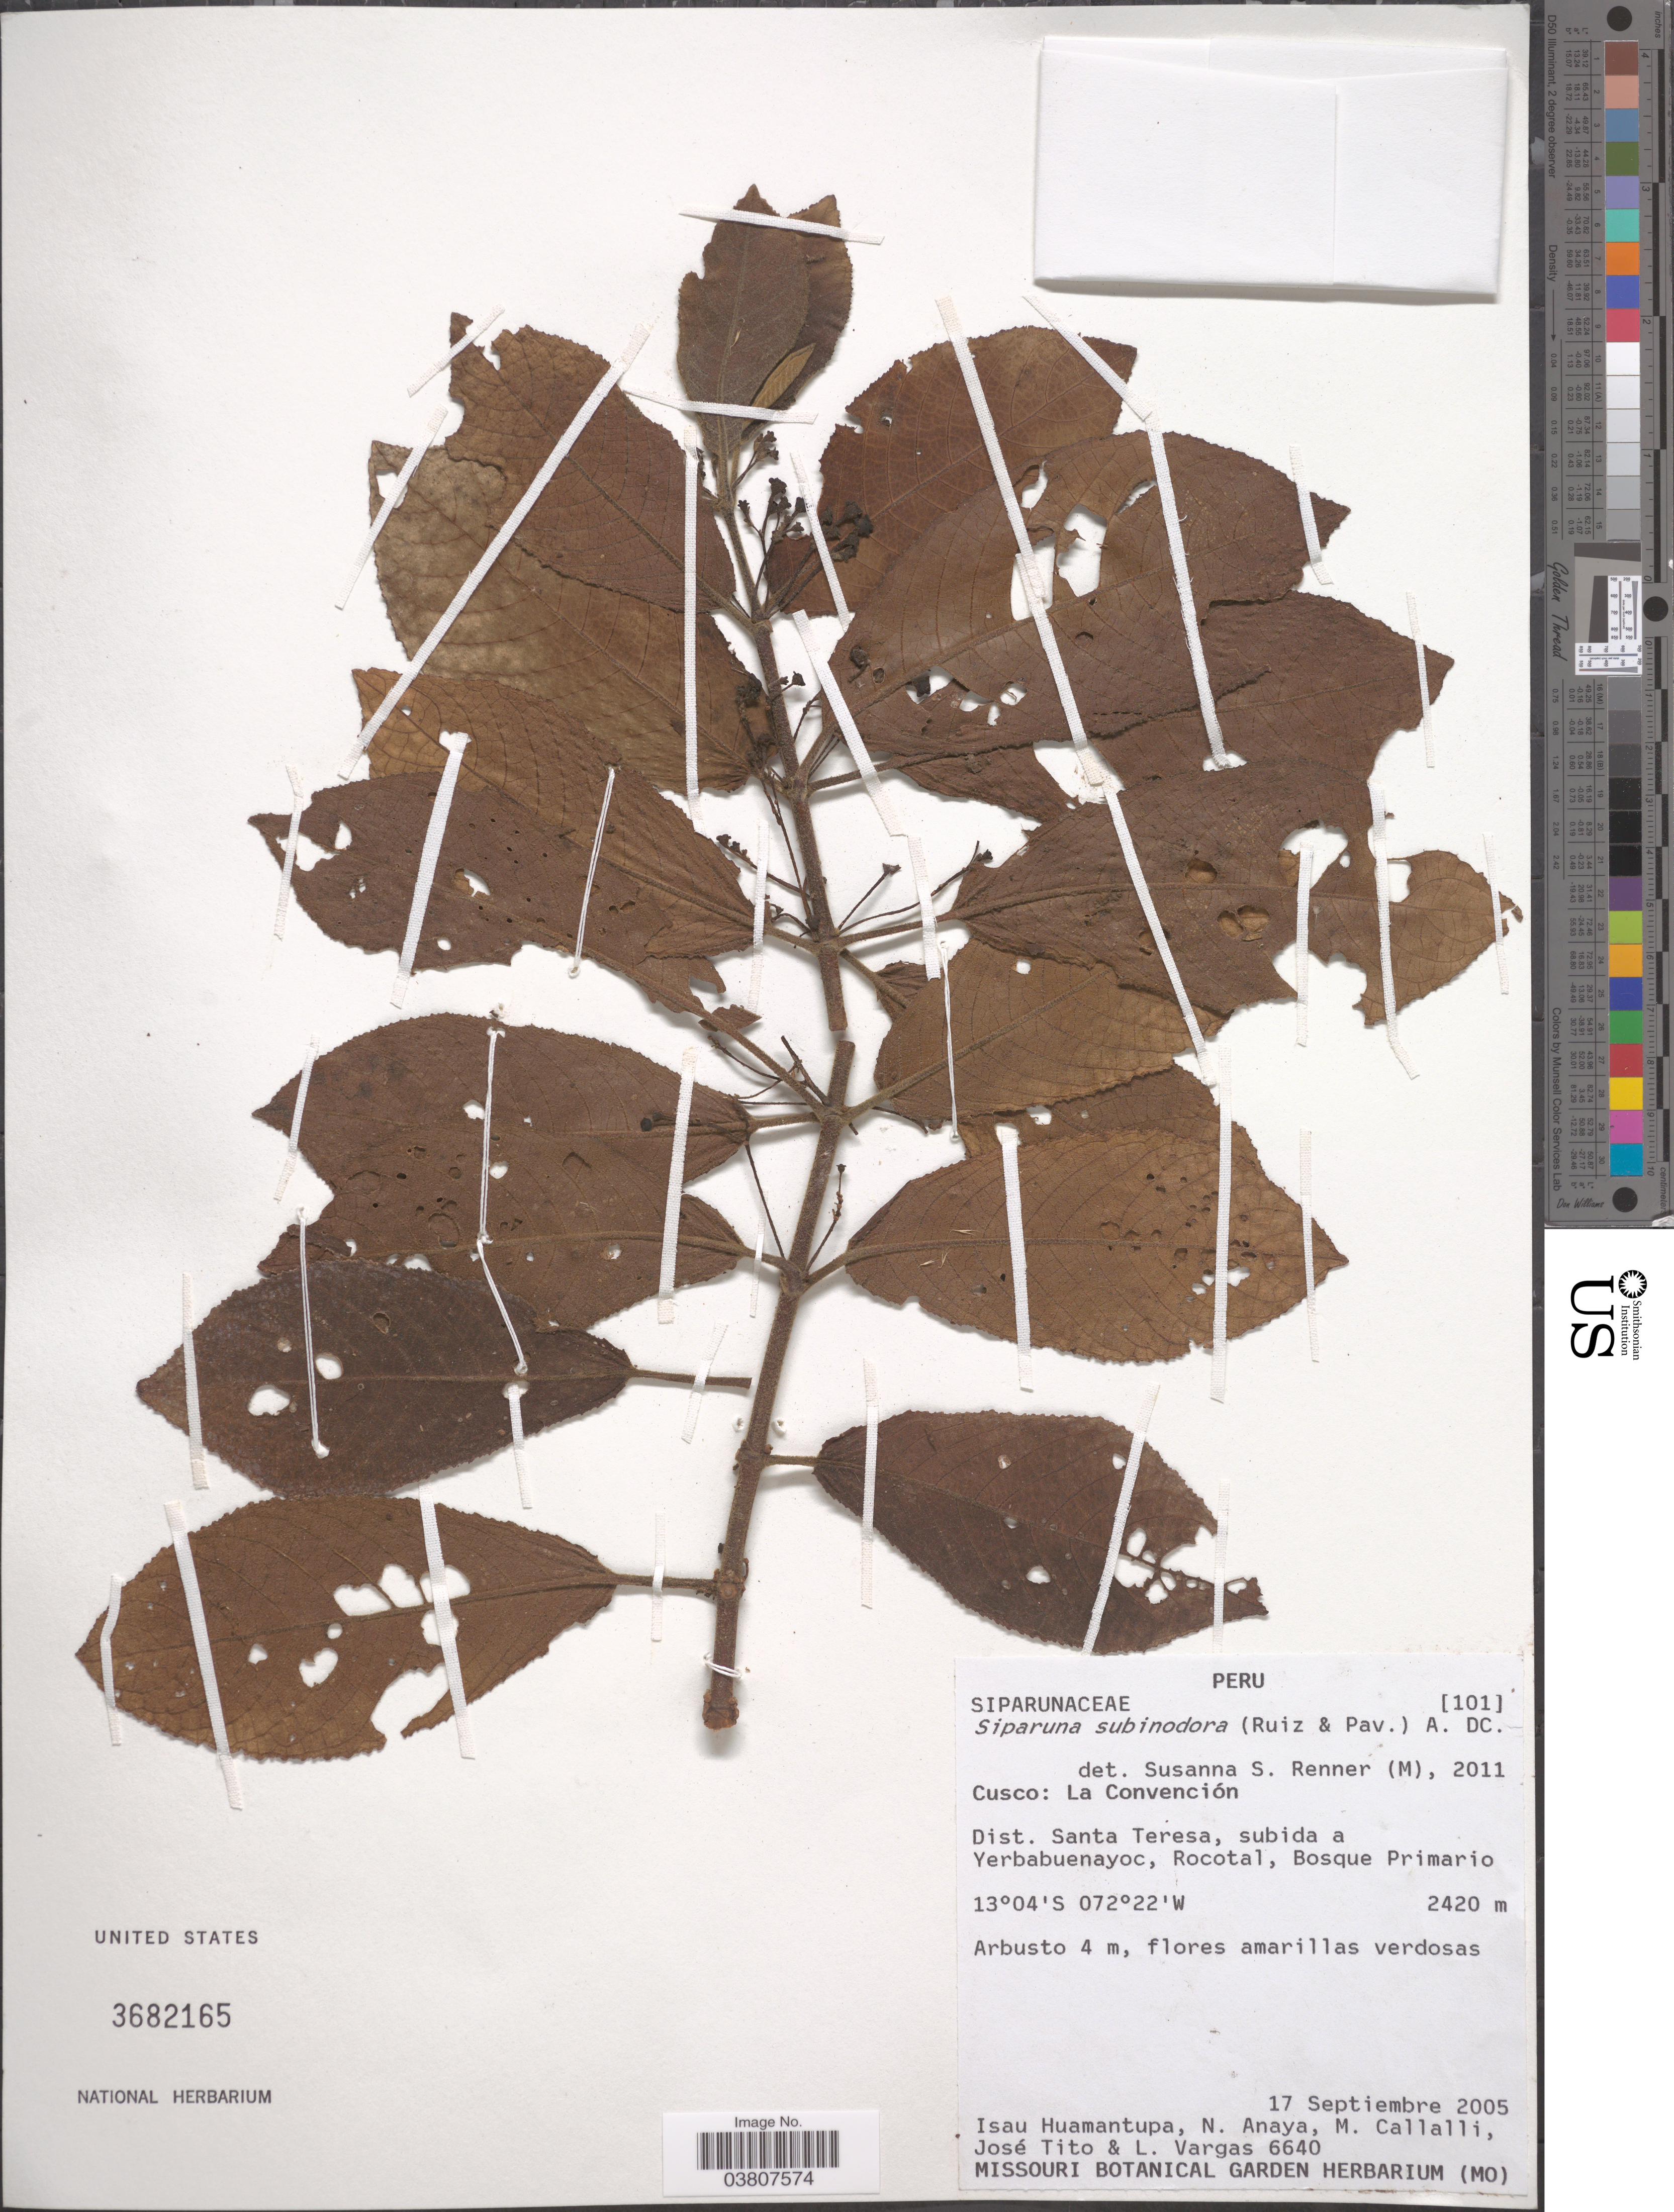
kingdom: Plantae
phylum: Tracheophyta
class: Magnoliopsida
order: Laurales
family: Siparunaceae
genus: Siparuna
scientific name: Siparuna subinodora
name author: (Ruiz & Pav.) A. DC.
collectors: I. Huamantupa, N. Anaya, M. Callalli, J. Tito & L. Vargas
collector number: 6640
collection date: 2005-09-17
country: Peru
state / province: Cusco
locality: La Convención. Dist. Santa Teresa, subida a Yerbabuenayoc, Rocotal.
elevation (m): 2420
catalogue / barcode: US 3682165